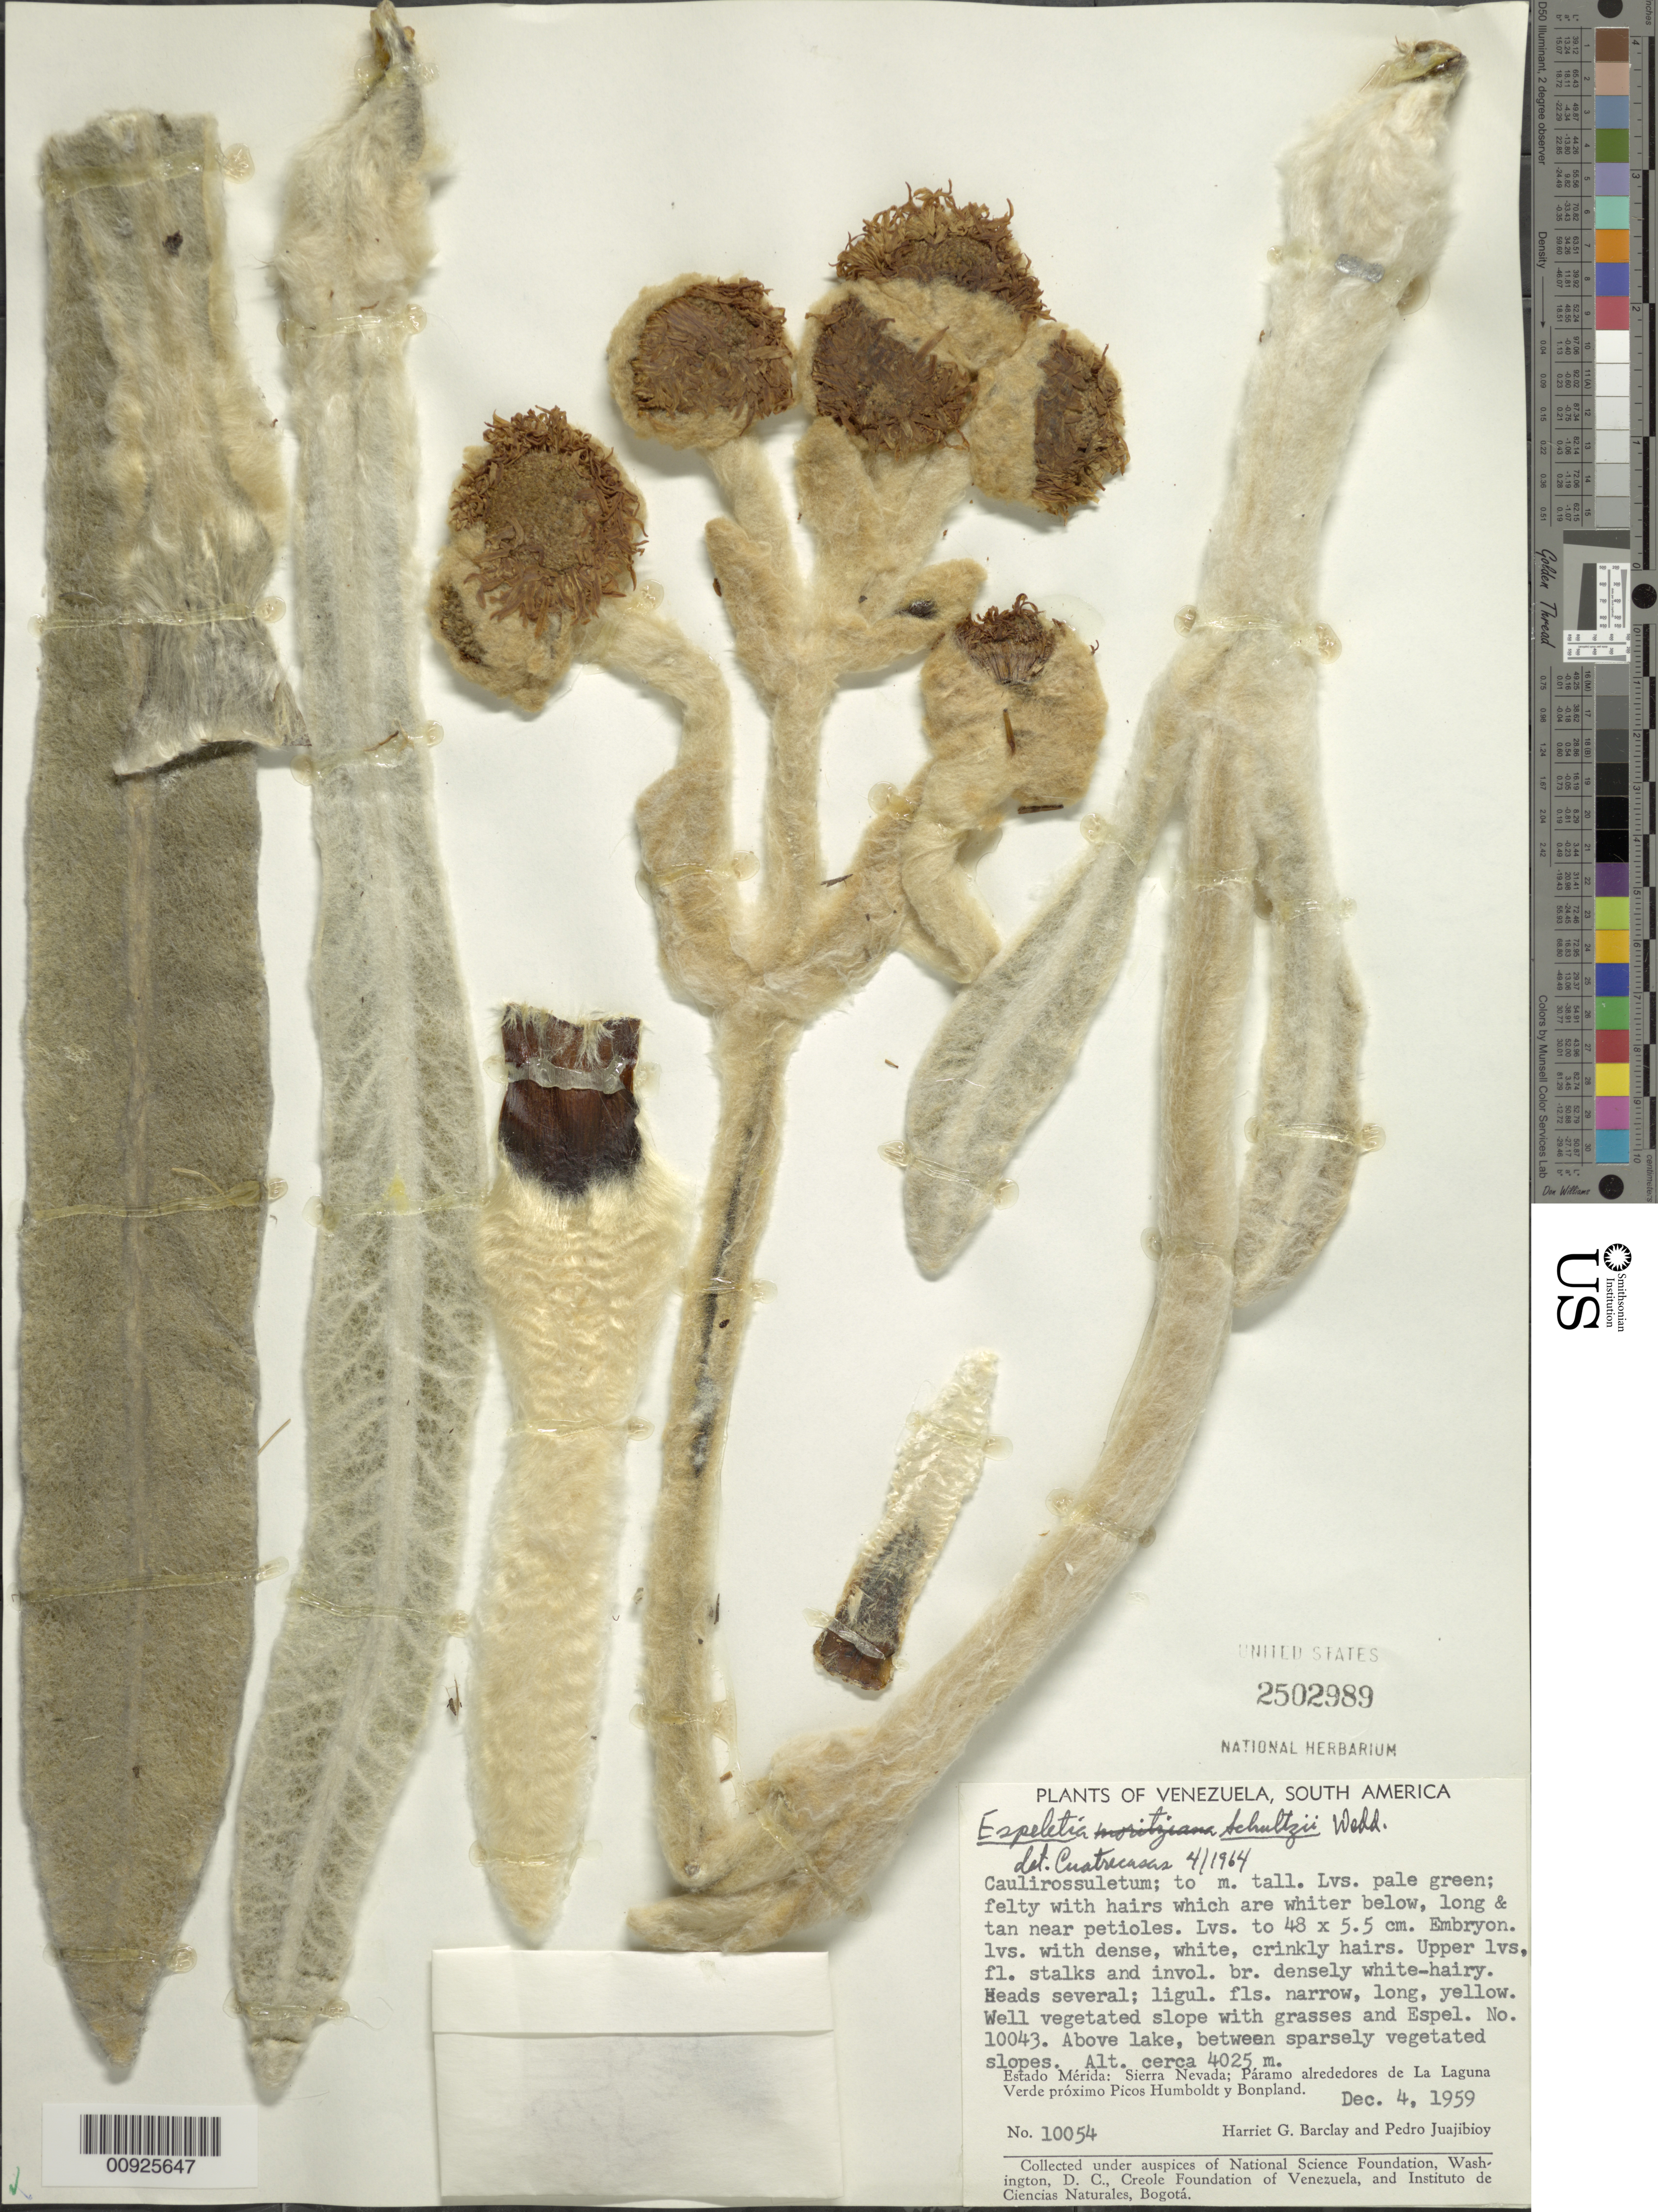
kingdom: Plantae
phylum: Tracheophyta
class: Magnoliopsida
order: Asterales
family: Asteraceae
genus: Espeletia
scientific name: Espeletia schultzii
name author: Wedd.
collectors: H. G. Barclay & P. Juajibioy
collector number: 10054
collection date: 1959-12-04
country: Venezuela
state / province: Mérida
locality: Sierra Nevada, Páramo alrededores de la Laguna verde, próximo picos Humboldt y Bonpland.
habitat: Well vegetated slope with grasses and espeletia No. 10043. Above lake, between sparsely vegetated slopes.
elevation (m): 4025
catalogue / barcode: US 2502989